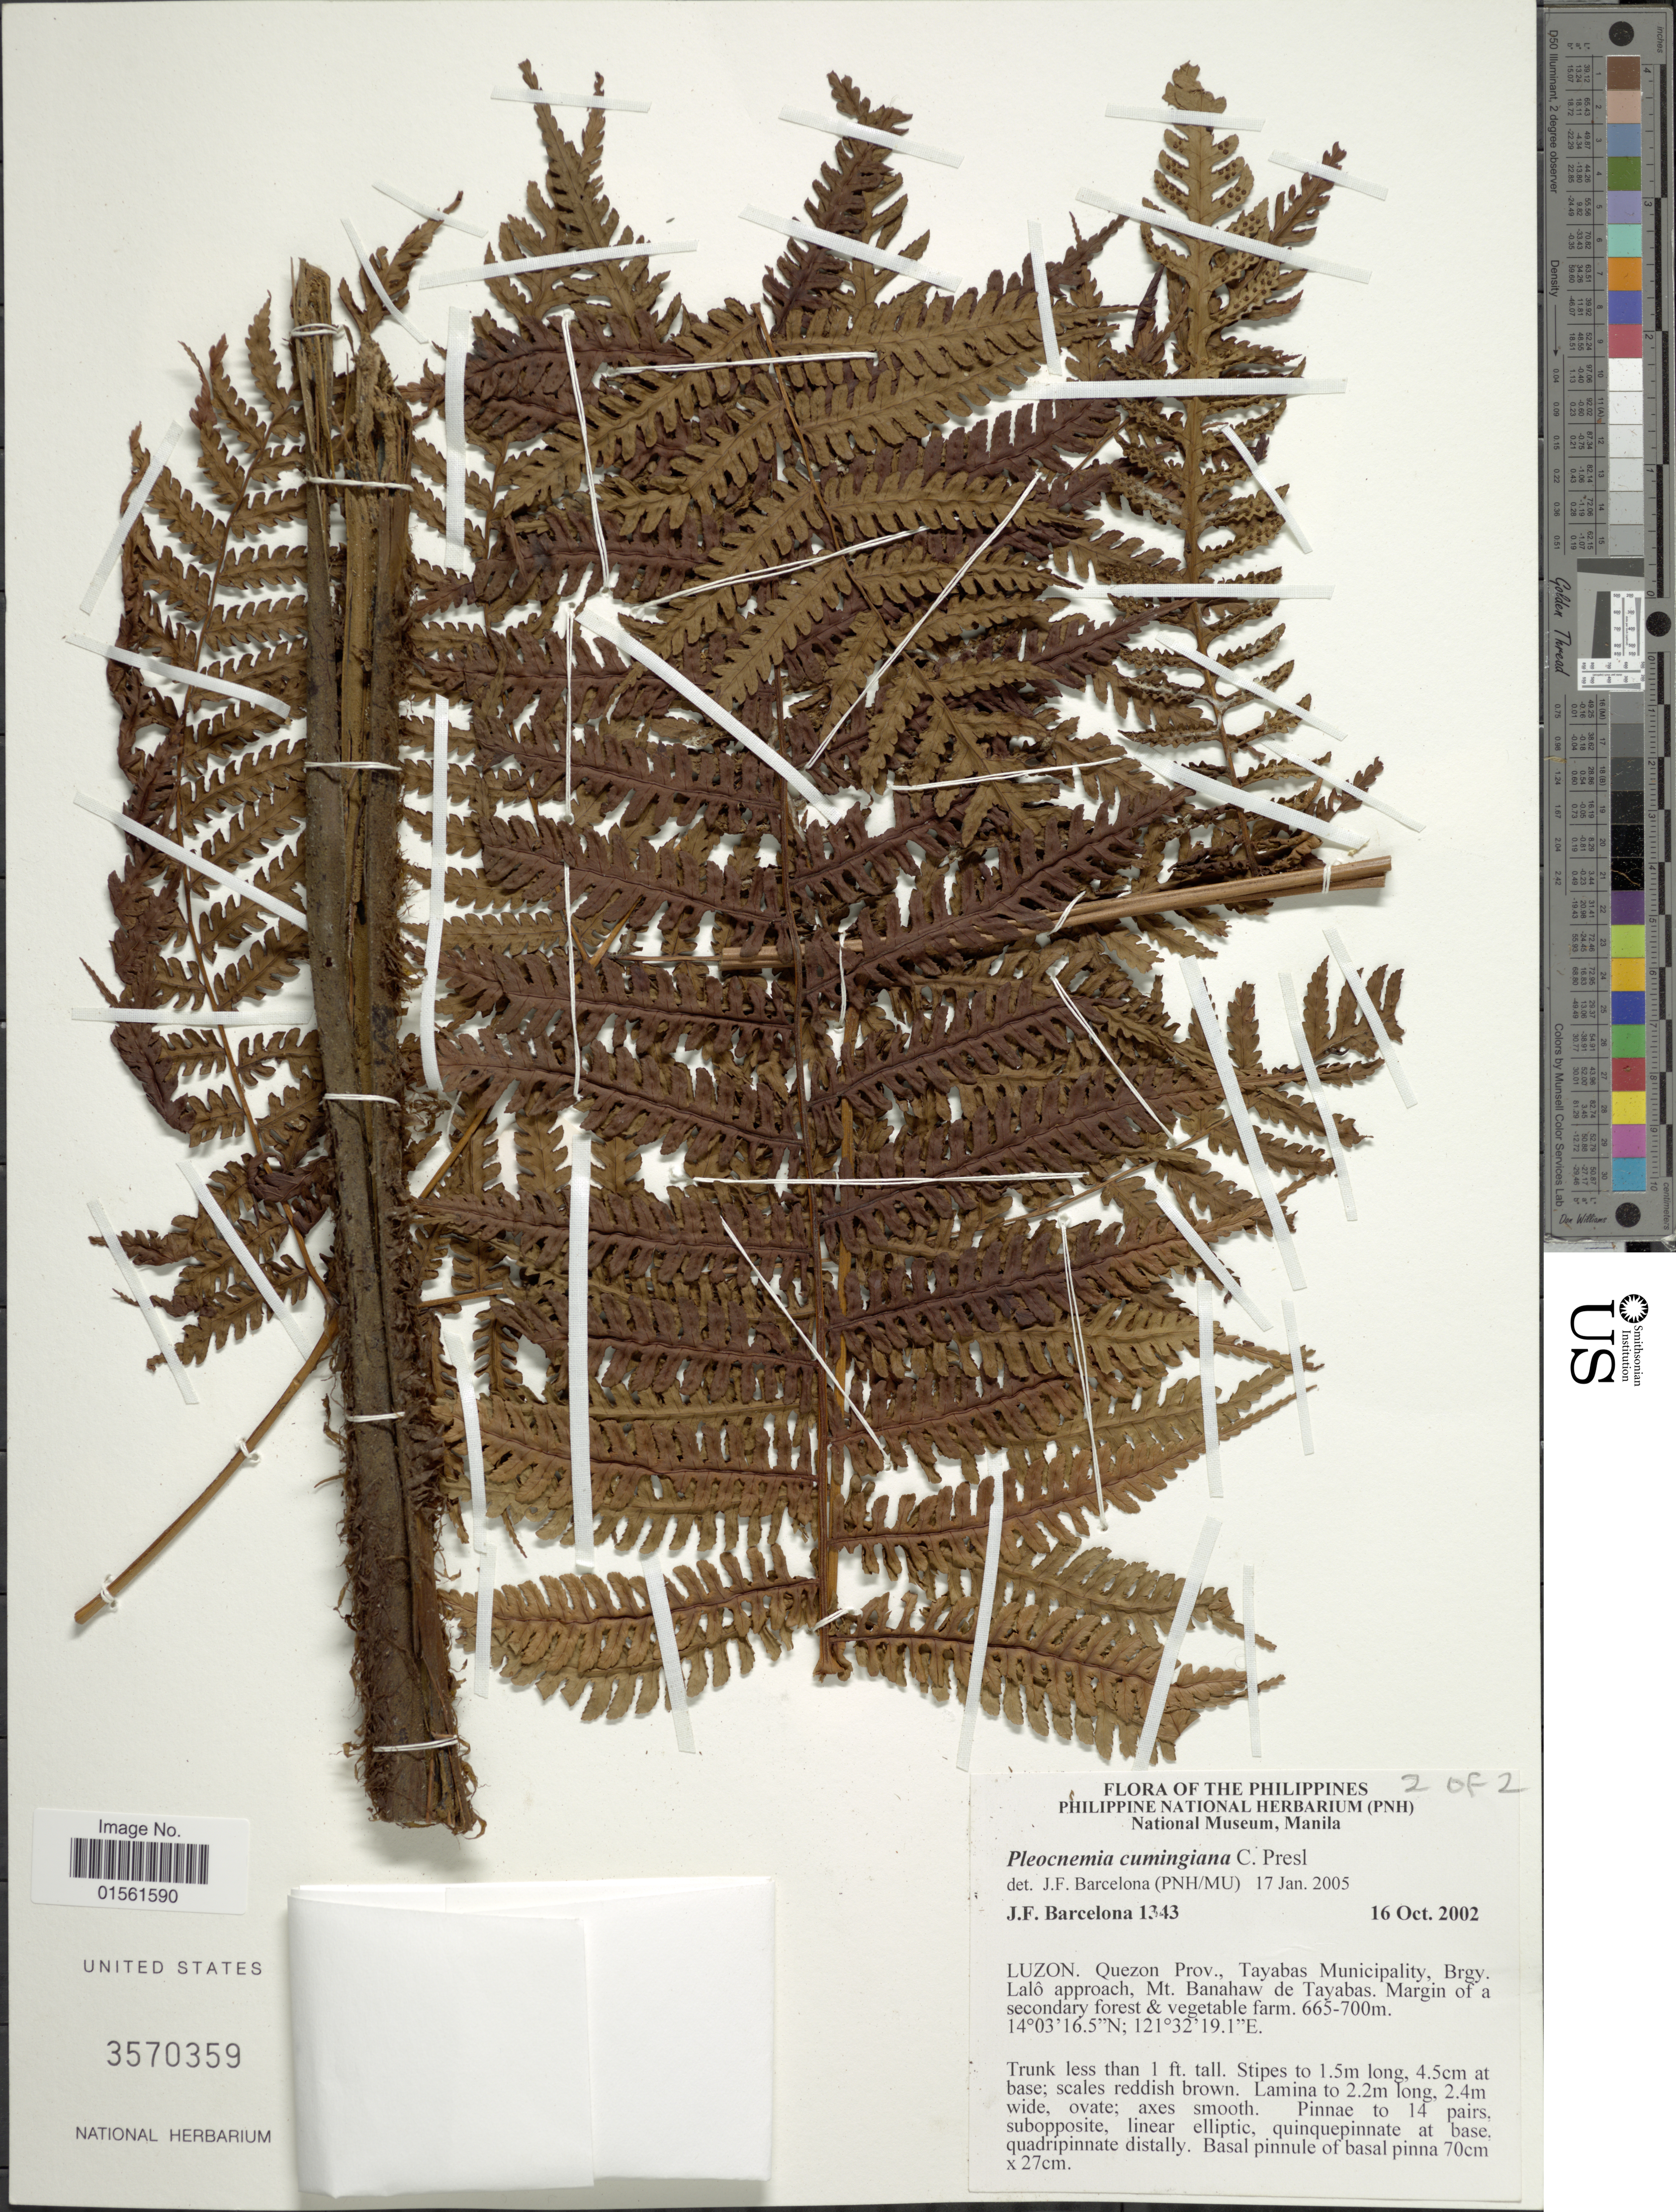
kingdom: Plantae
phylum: Tracheophyta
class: Polypodiopsida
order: Polypodiales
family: Dryopteridaceae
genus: Pleocnemia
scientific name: Pleocnemia cumingiana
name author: C. Presl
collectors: J. F. Barcelona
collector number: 1343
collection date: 2002-10-16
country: Philippines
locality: Luzon, Quezon Prov., Tayabas Municipality, Brgy. Lalo approach, Mt. Banahaw de Tayabas,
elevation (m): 665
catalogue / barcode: US 3570359